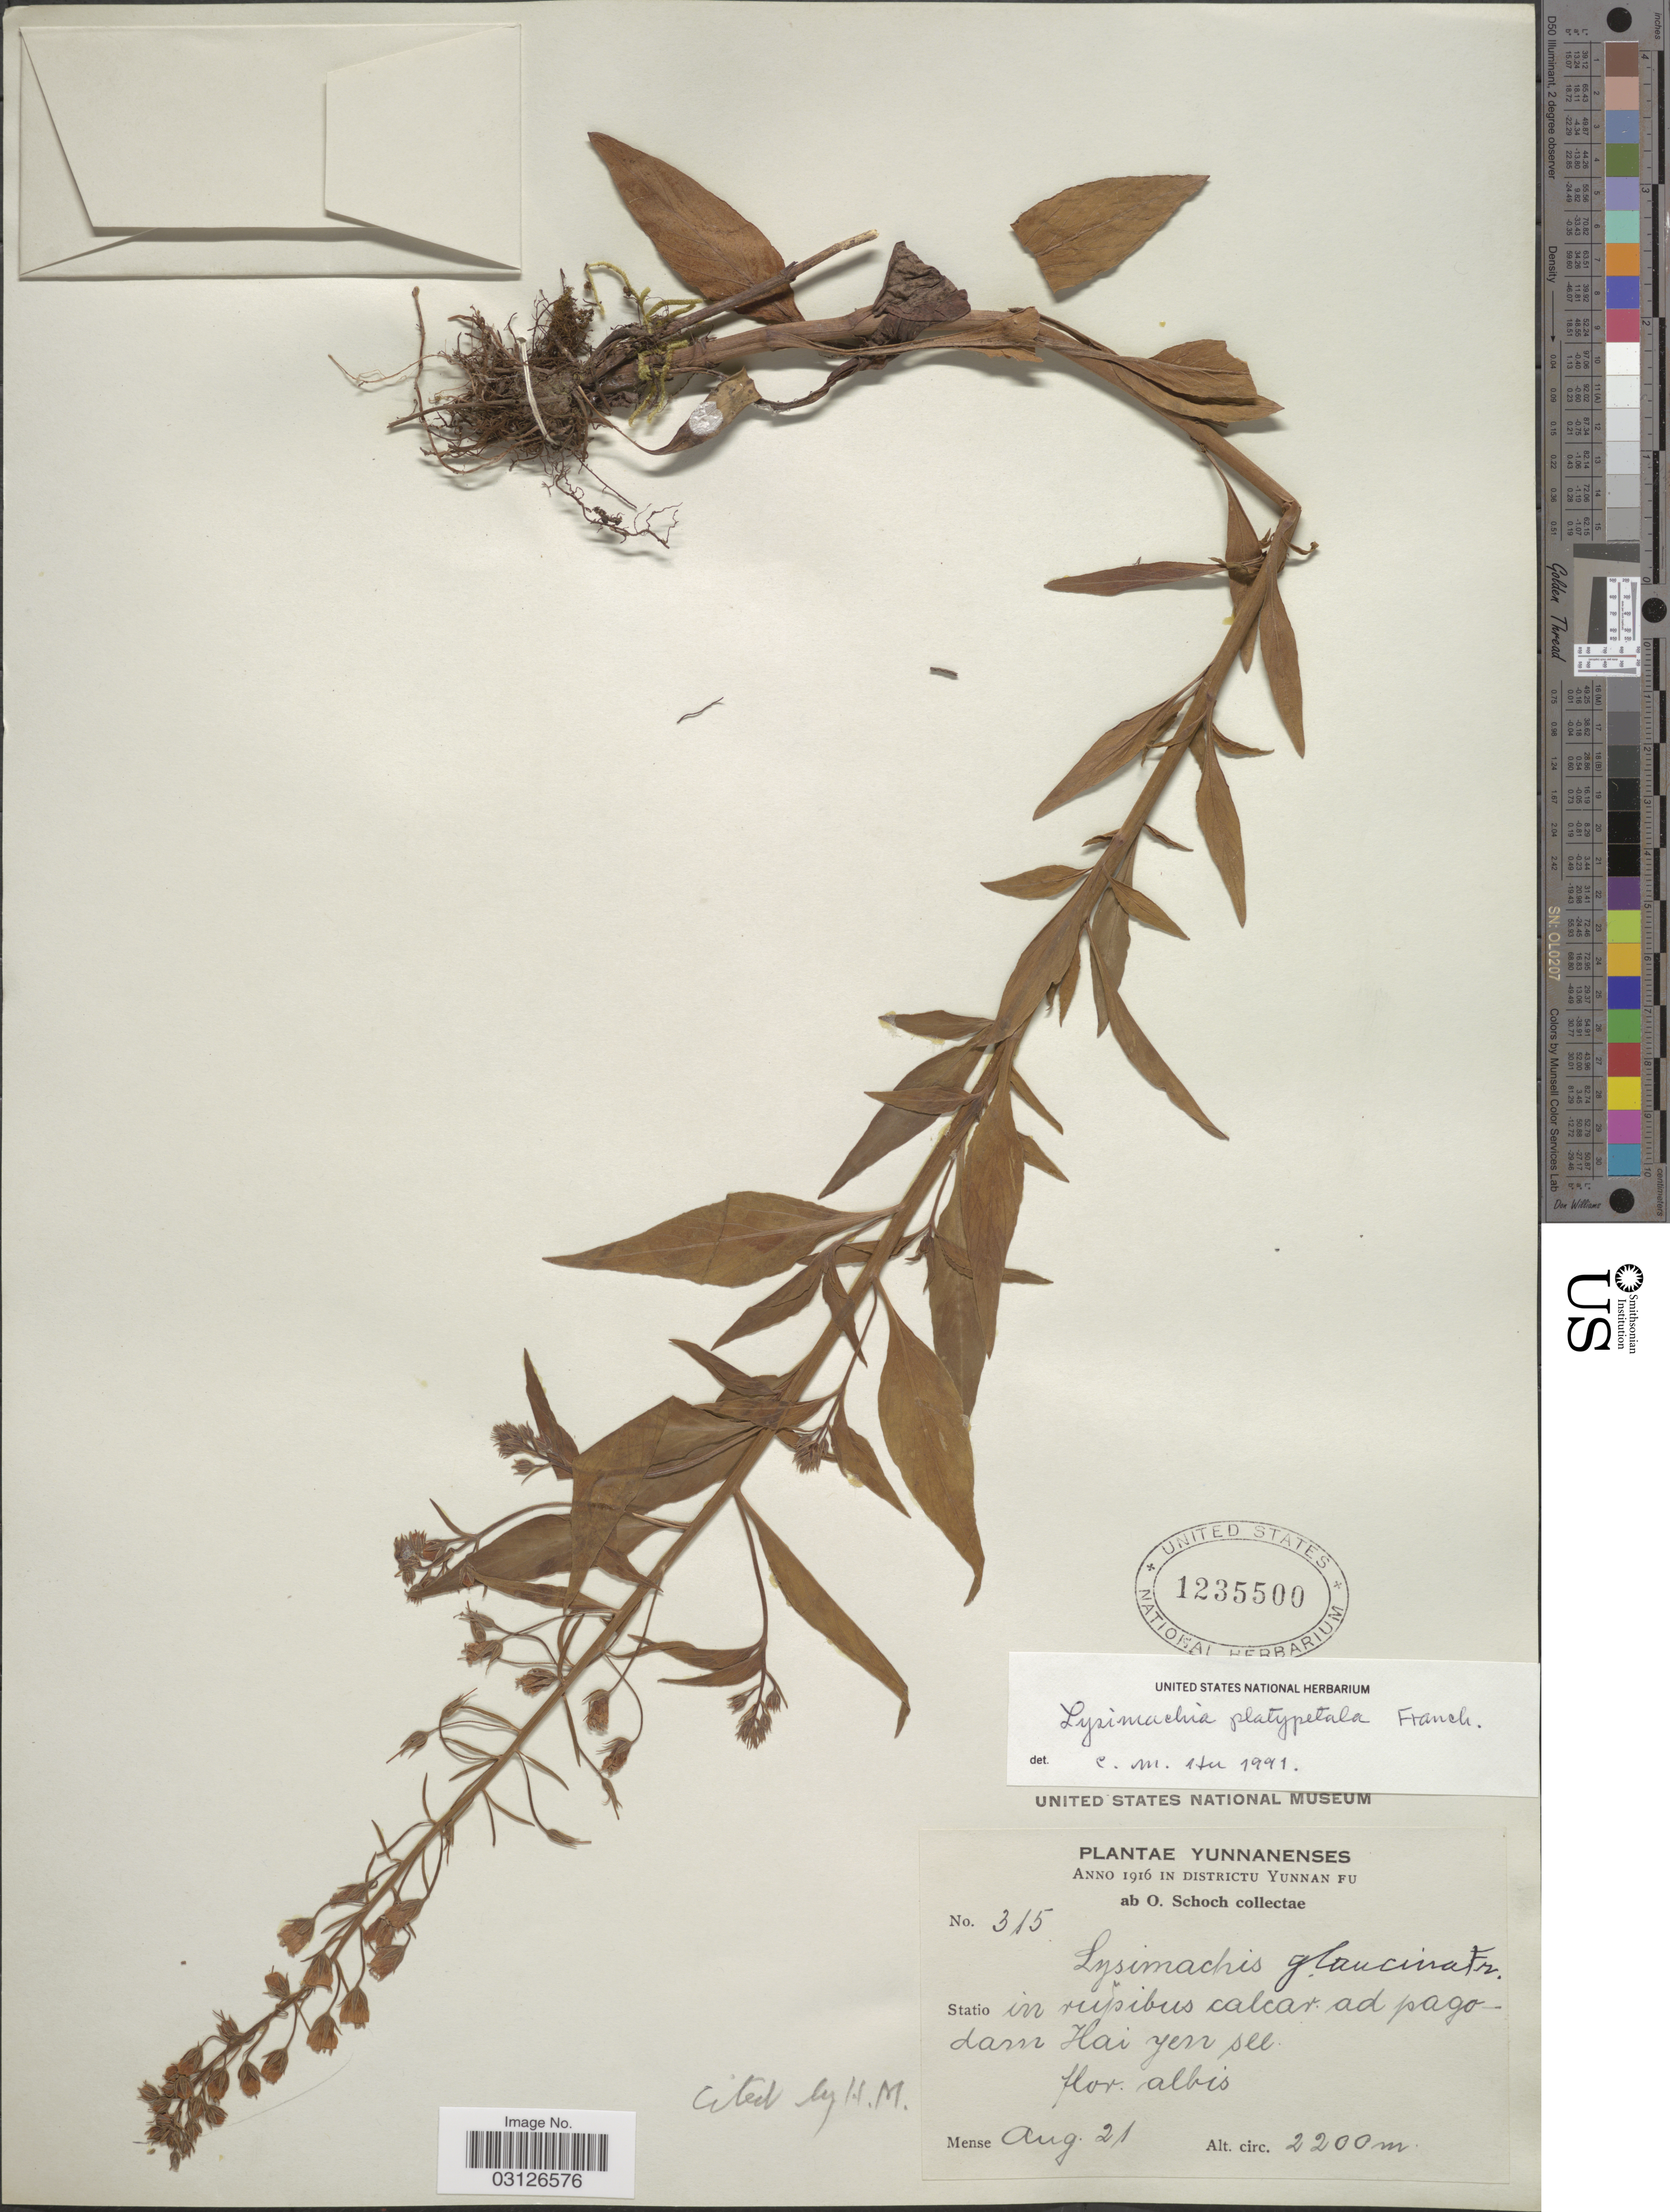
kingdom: Plantae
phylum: Tracheophyta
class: Magnoliopsida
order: Ericales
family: Primulaceae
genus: Lysimachia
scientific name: Lysimachia platypetala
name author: Franch.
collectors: O. Schoch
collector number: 315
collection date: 1916-08-21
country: China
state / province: Yunnan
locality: Districtu Yunnan Fu. Pagodam Hai yen see.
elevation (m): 2200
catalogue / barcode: US 1235500